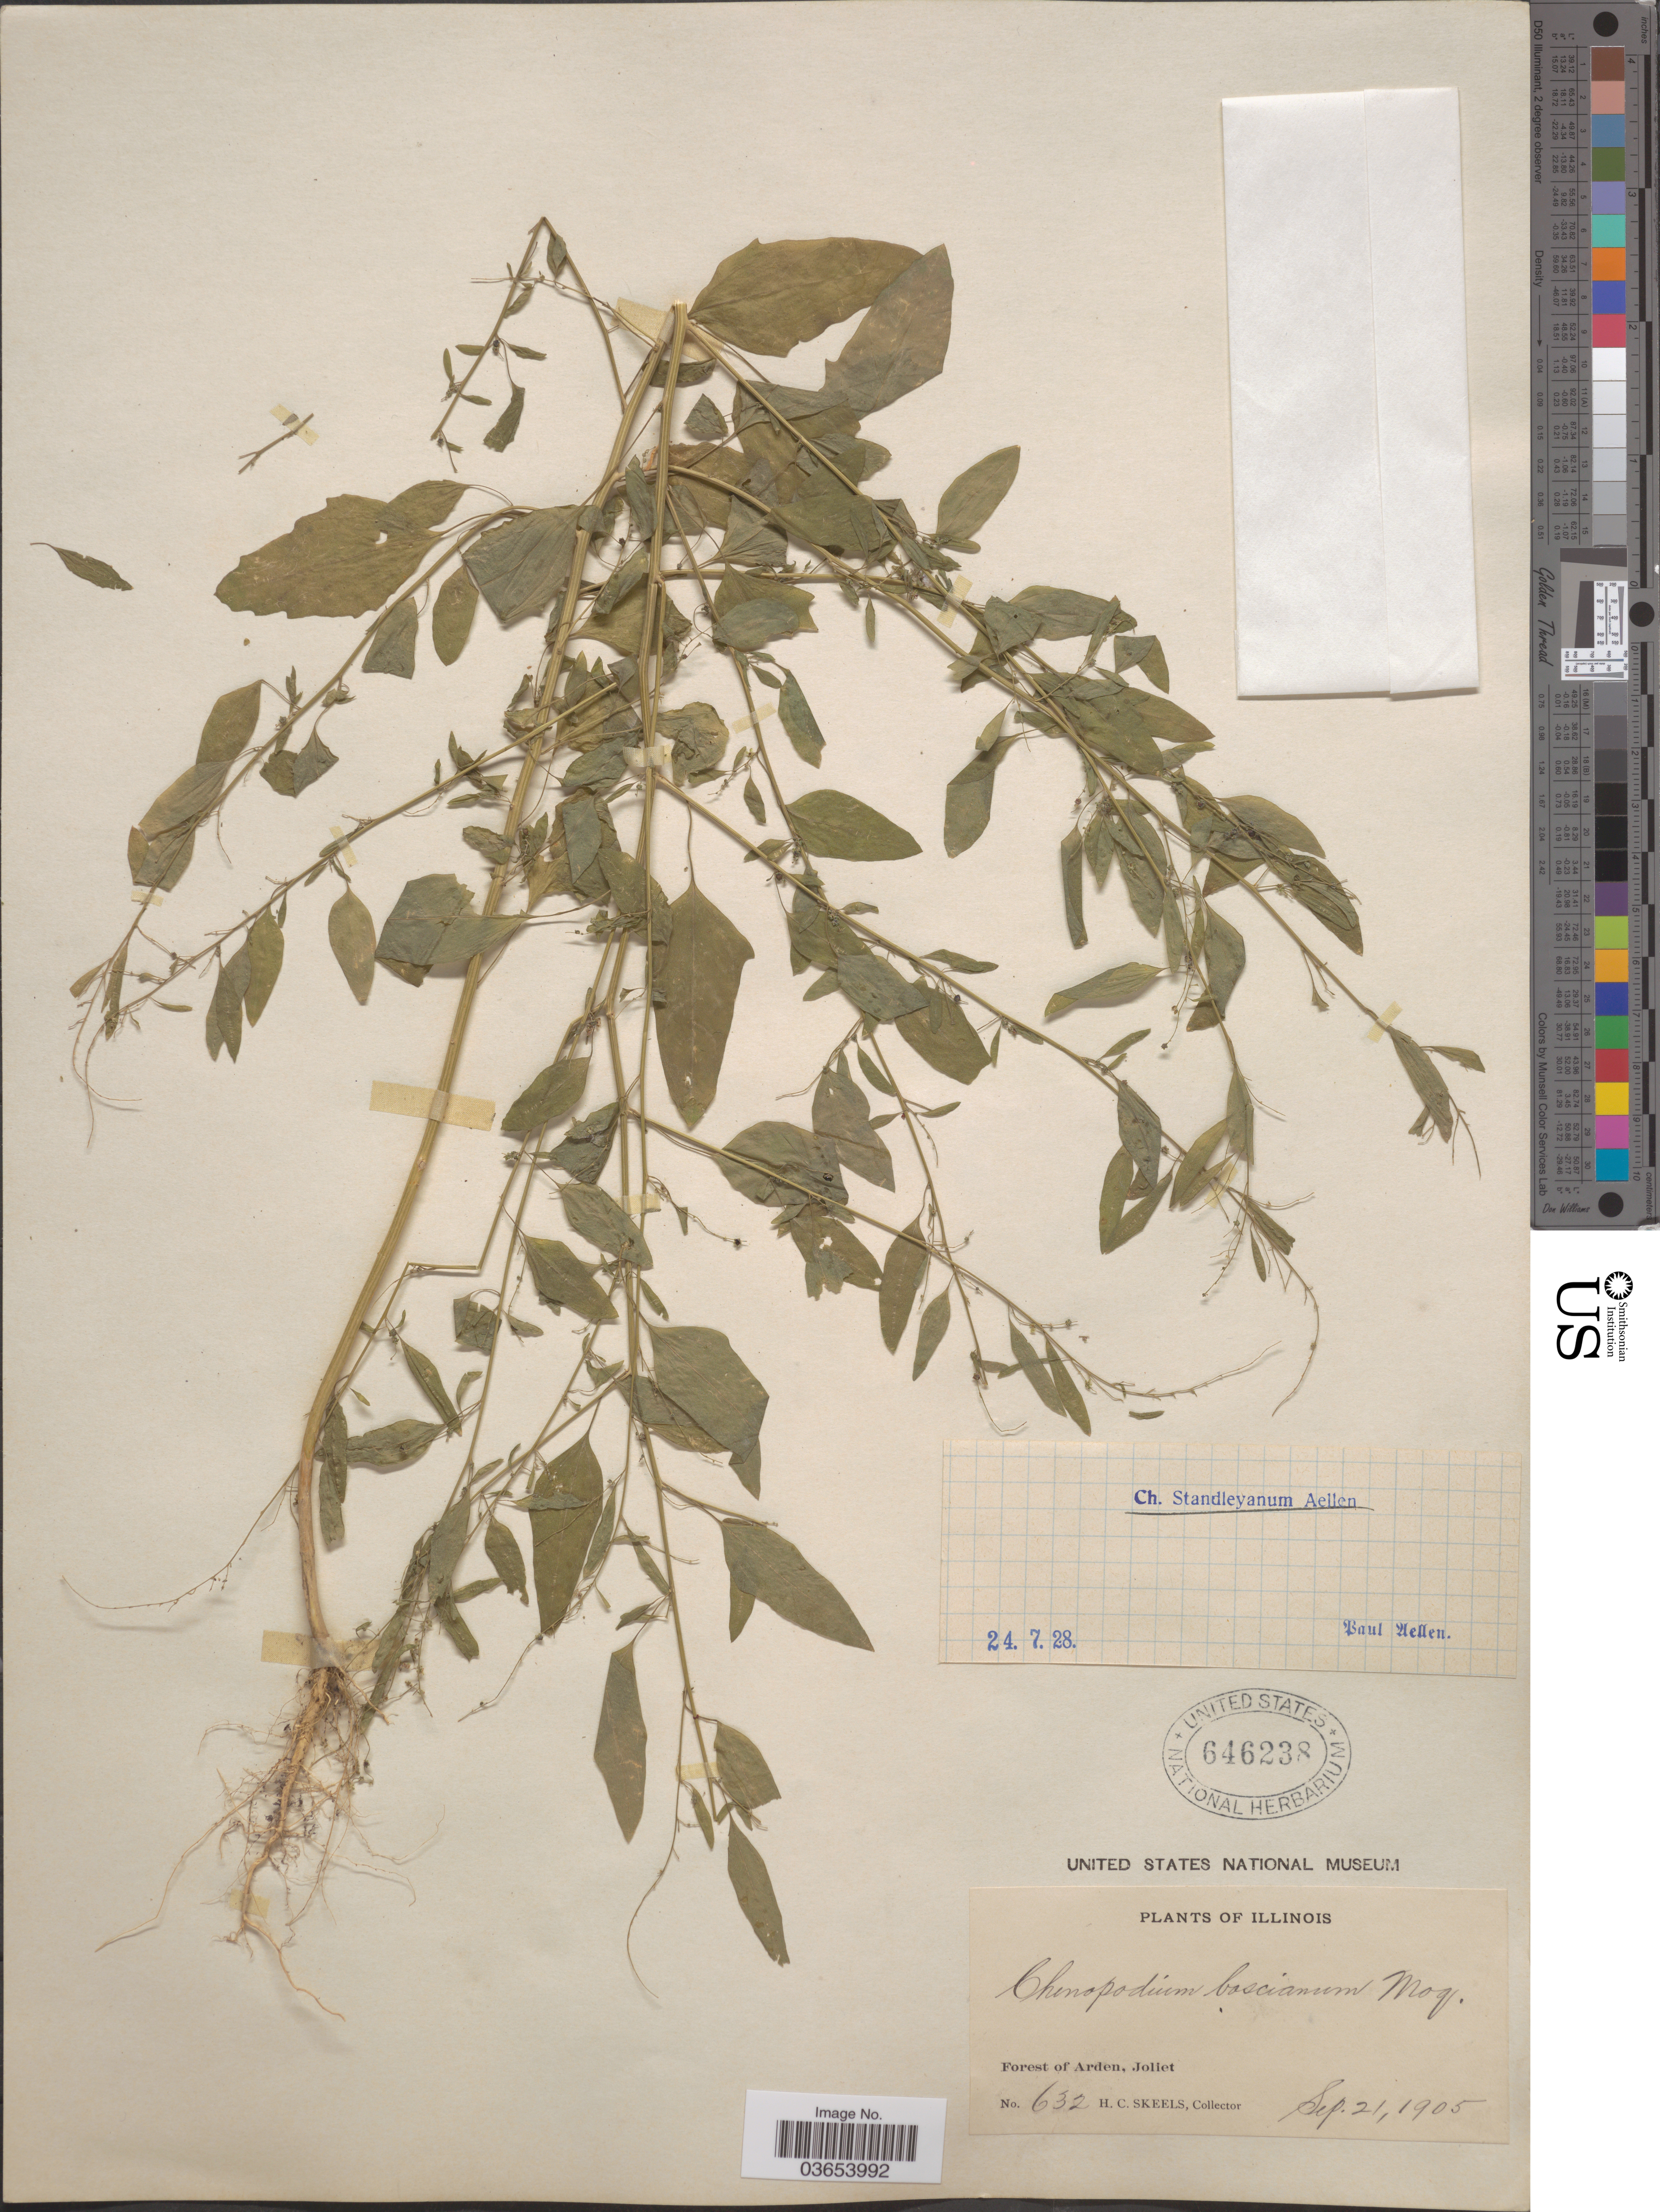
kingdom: Plantae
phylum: Tracheophyta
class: Magnoliopsida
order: Caryophyllales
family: Amaranthaceae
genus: Chenopodium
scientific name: Chenopodium standleyanum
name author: Aellen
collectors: H. Skeels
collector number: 632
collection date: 1905-09-21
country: United States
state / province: Illinois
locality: Forest of Arden, Joliet.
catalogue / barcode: US 646238